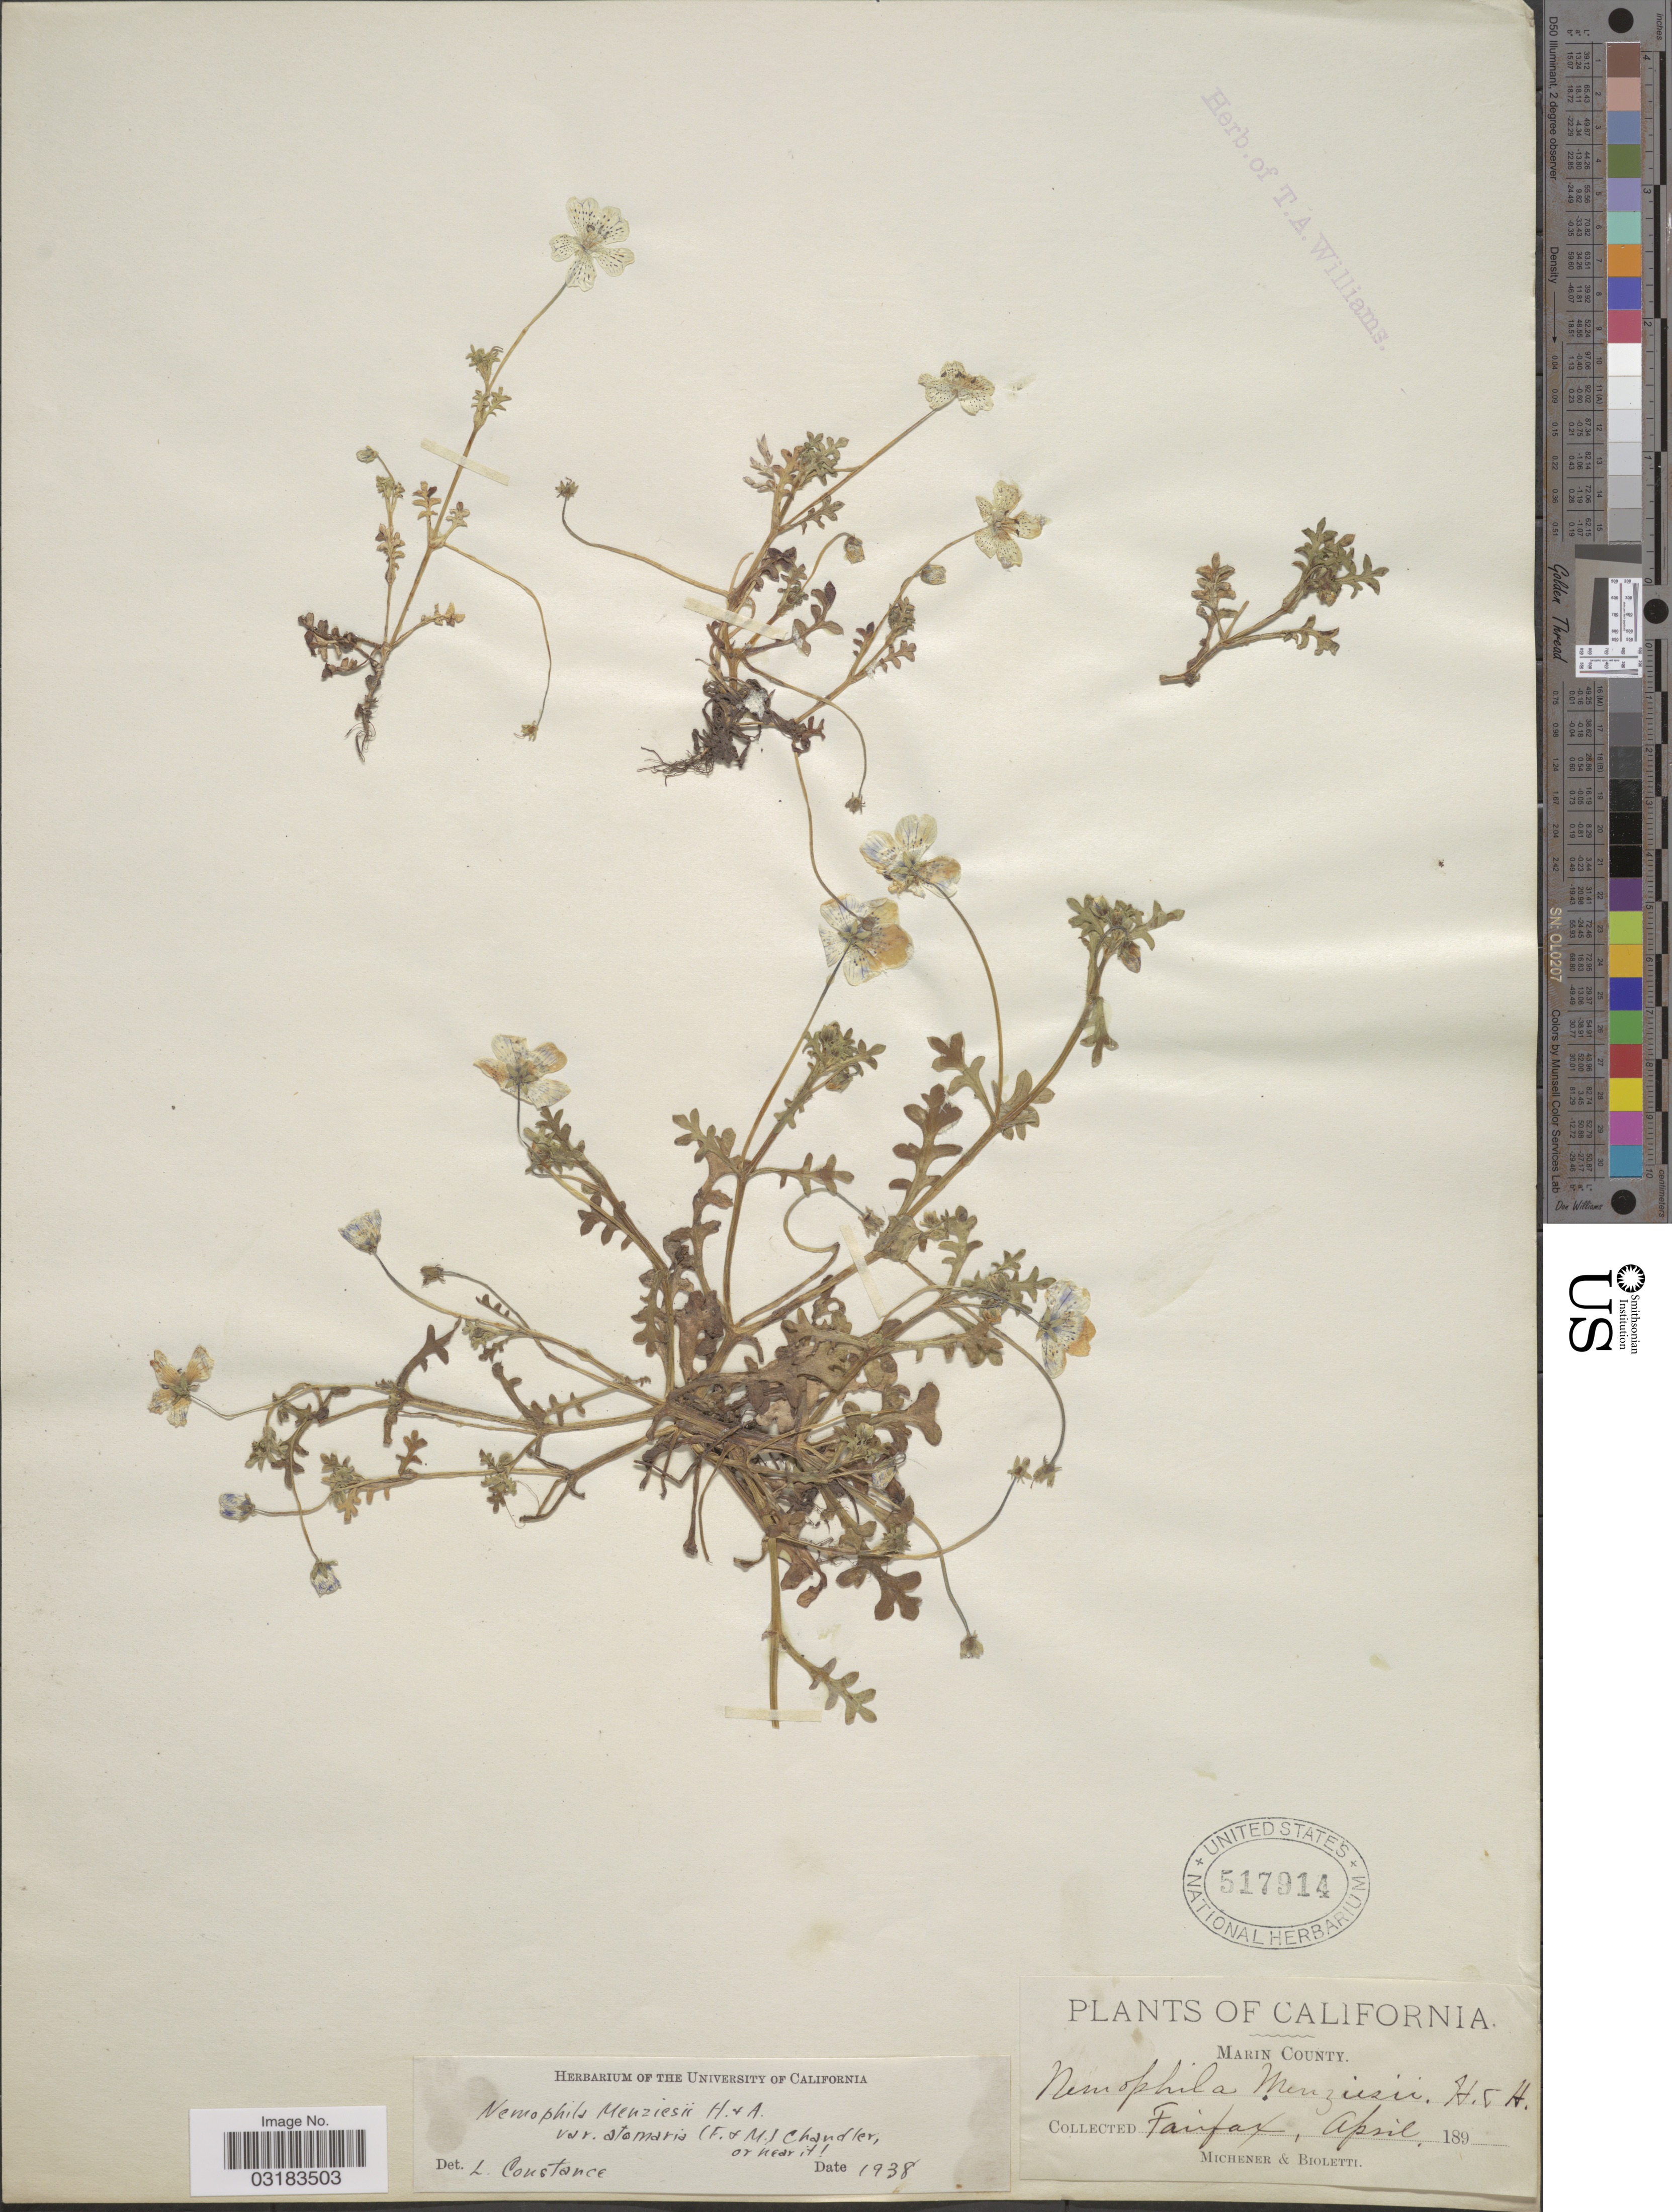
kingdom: Plantae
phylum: Tracheophyta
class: Magnoliopsida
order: Boraginales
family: Hydrophyllaceae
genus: Nemophila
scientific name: Nemophila menziesii var. atomaria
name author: (Fisch. & C.A. Mey.) H.P. Chandler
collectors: -. Michener & -- Bioletti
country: United States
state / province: California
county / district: Marin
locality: Marin County. Fairfax.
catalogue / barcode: US 517914